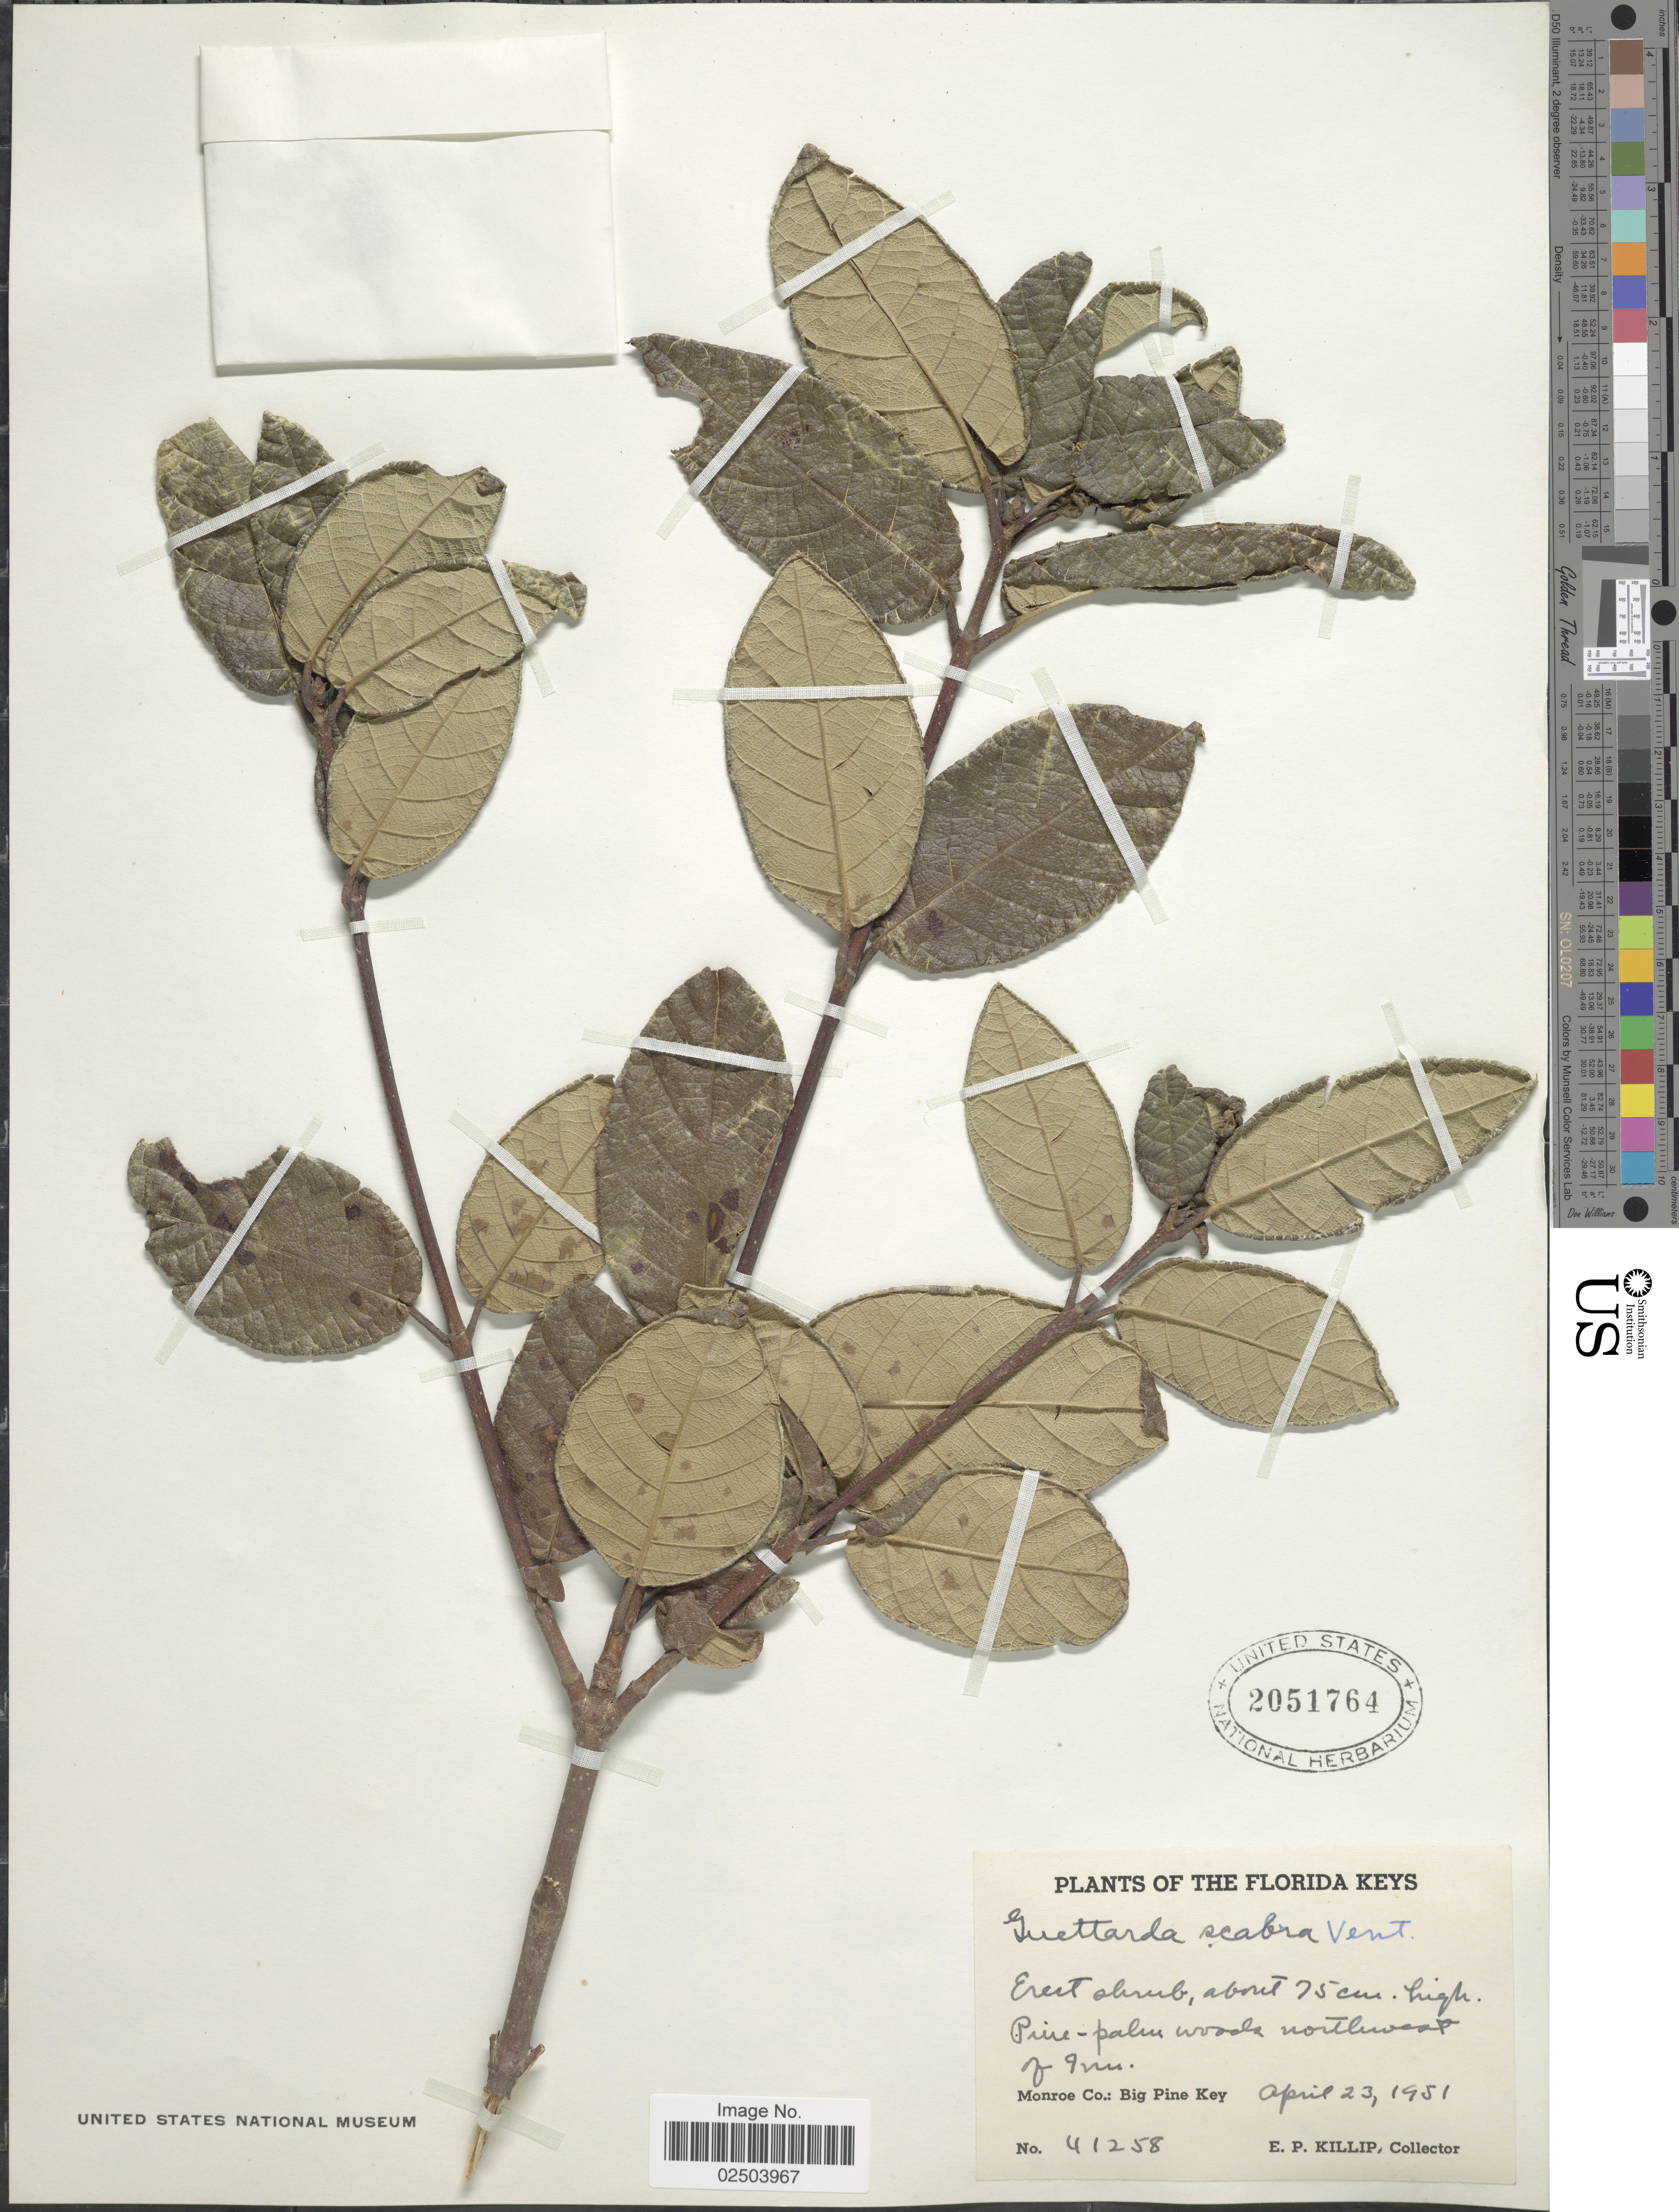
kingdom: Plantae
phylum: Tracheophyta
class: Magnoliopsida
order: Gentianales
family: Rubiaceae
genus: Guettarda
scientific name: Guettarda scabra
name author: (L.) Vent.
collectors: E. P. Killip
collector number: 41258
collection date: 1951-04-23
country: United States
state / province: Florida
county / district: Monroe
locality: Florida Keys. Pine-palm woods northwest of Inn. Monroe Co.: Big Pine Key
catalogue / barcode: US 2051764